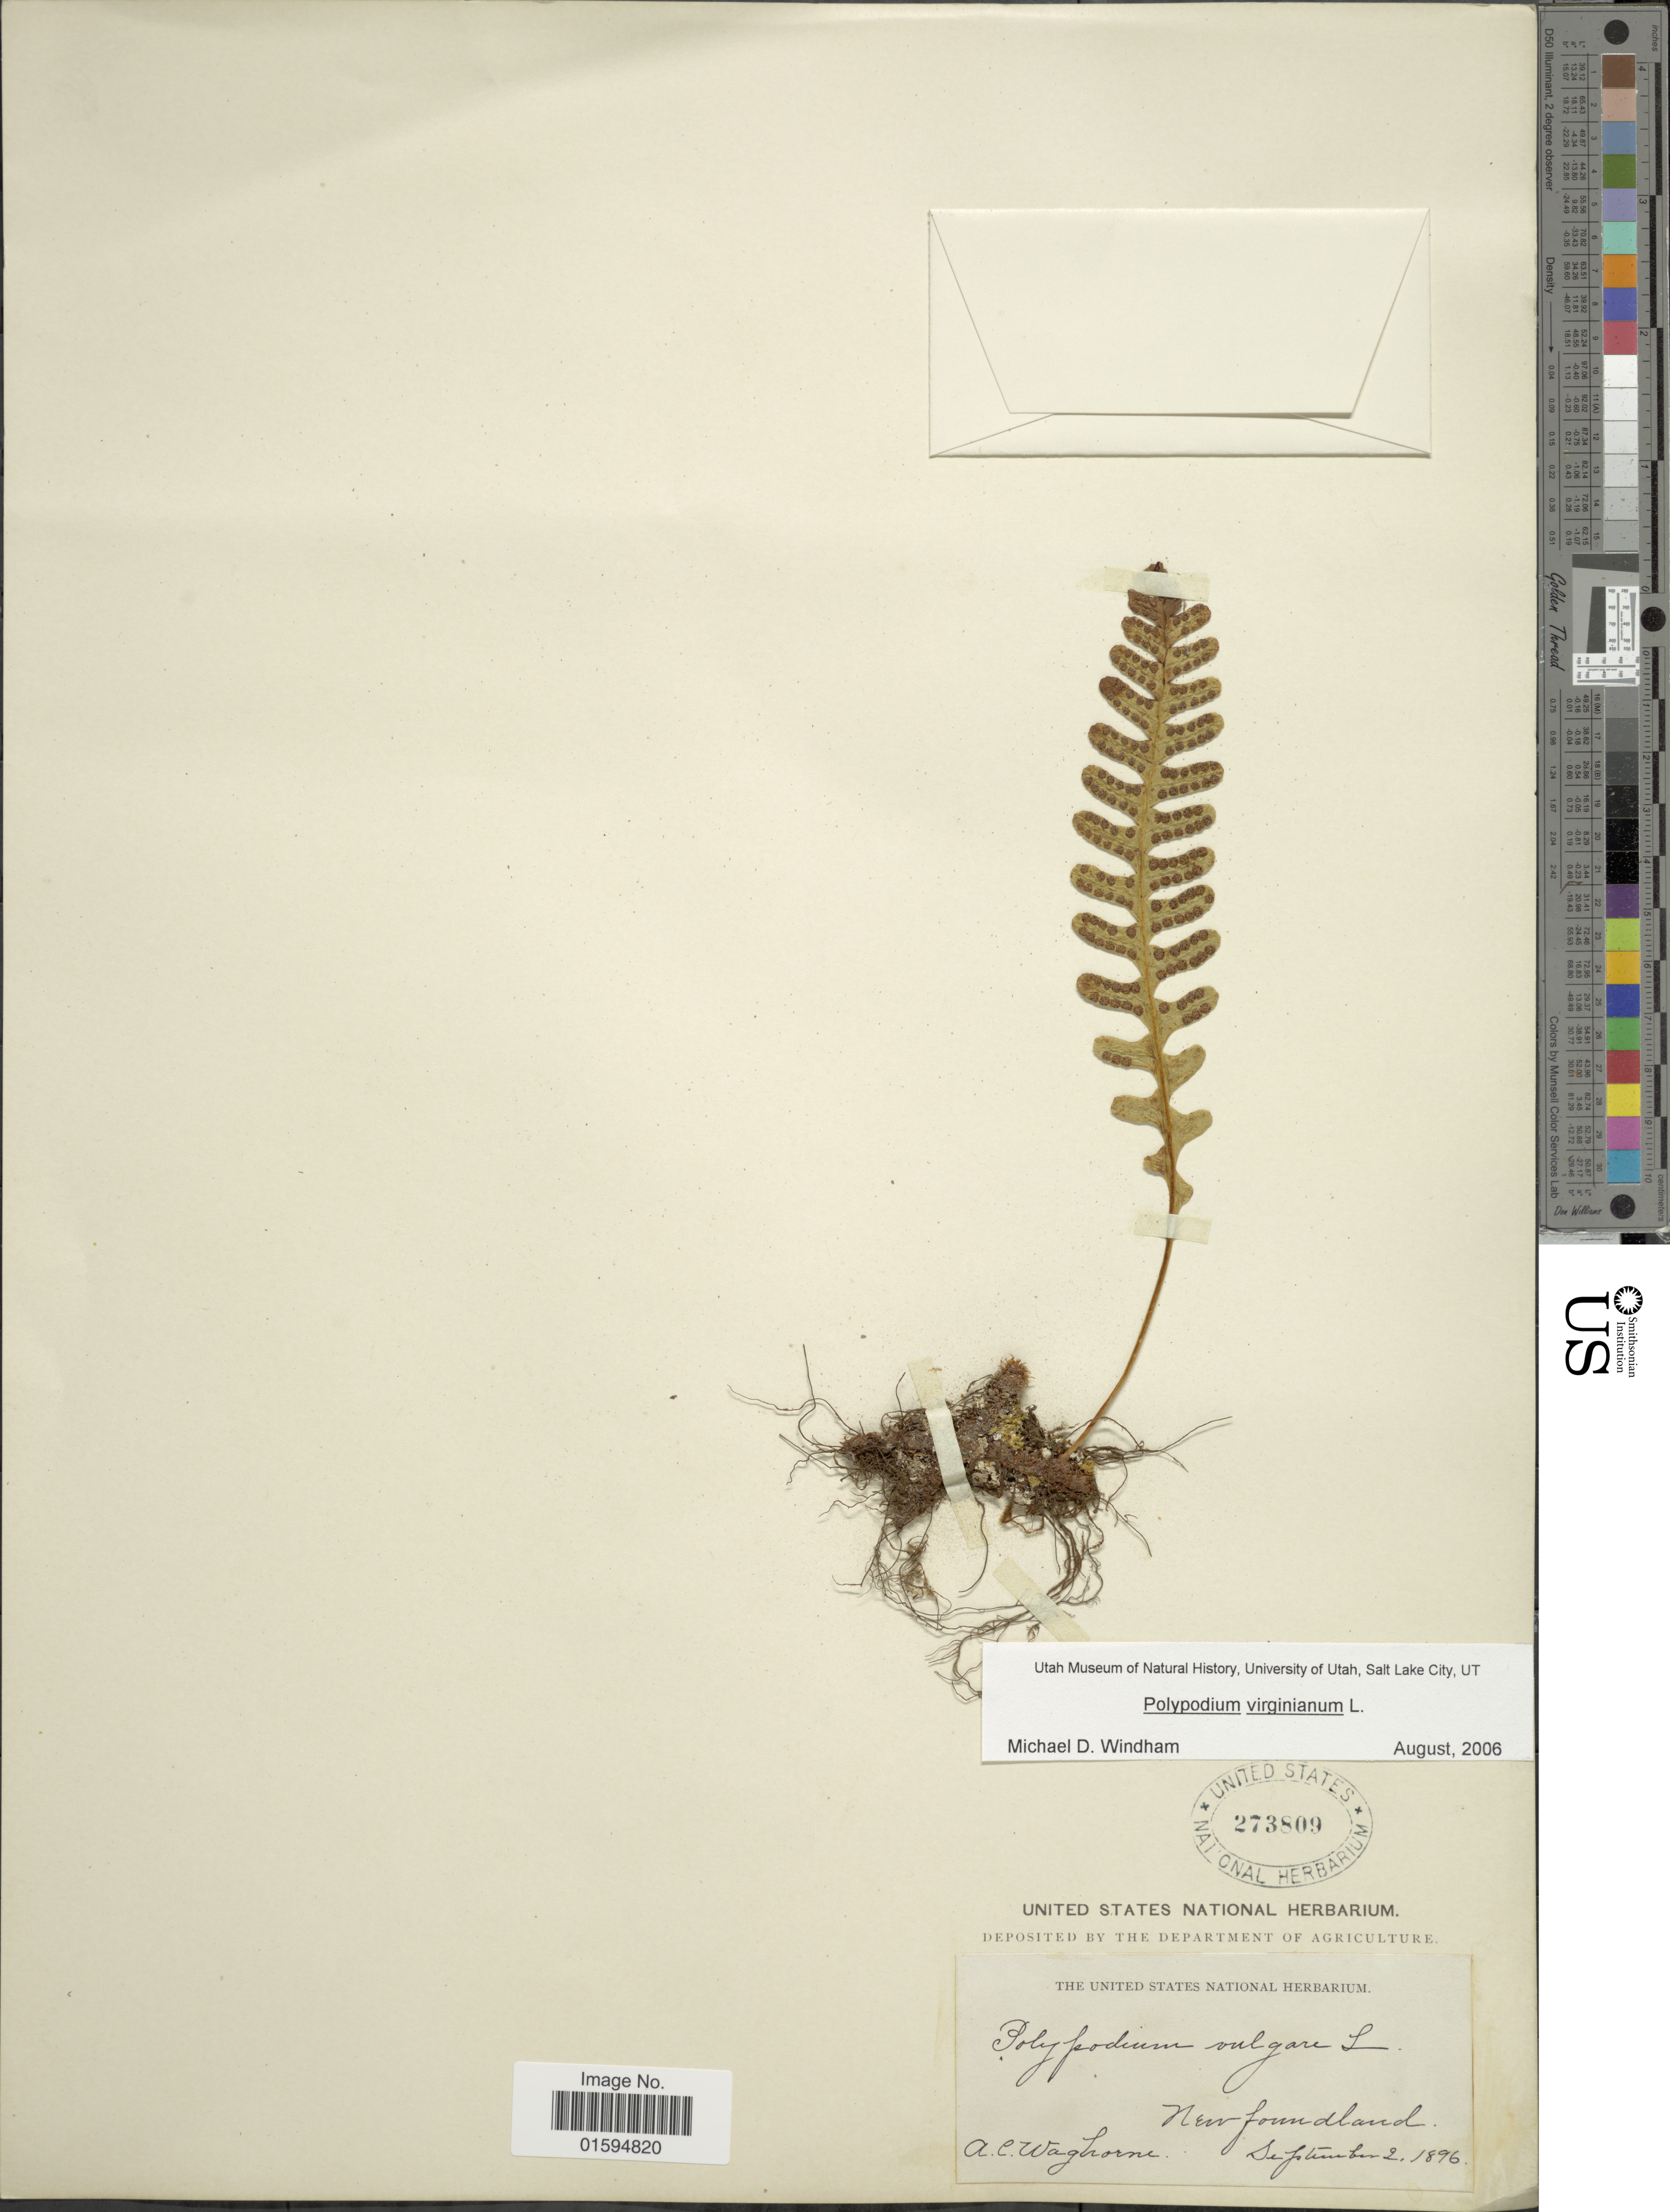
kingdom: Plantae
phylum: Tracheophyta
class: Polypodiopsida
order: Polypodiales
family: Polypodiaceae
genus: Polypodium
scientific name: Polypodium virginianum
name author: L.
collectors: A. Waghorne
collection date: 1896-09-02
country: Canada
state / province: Newfoundland and Labrador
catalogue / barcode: US 273809